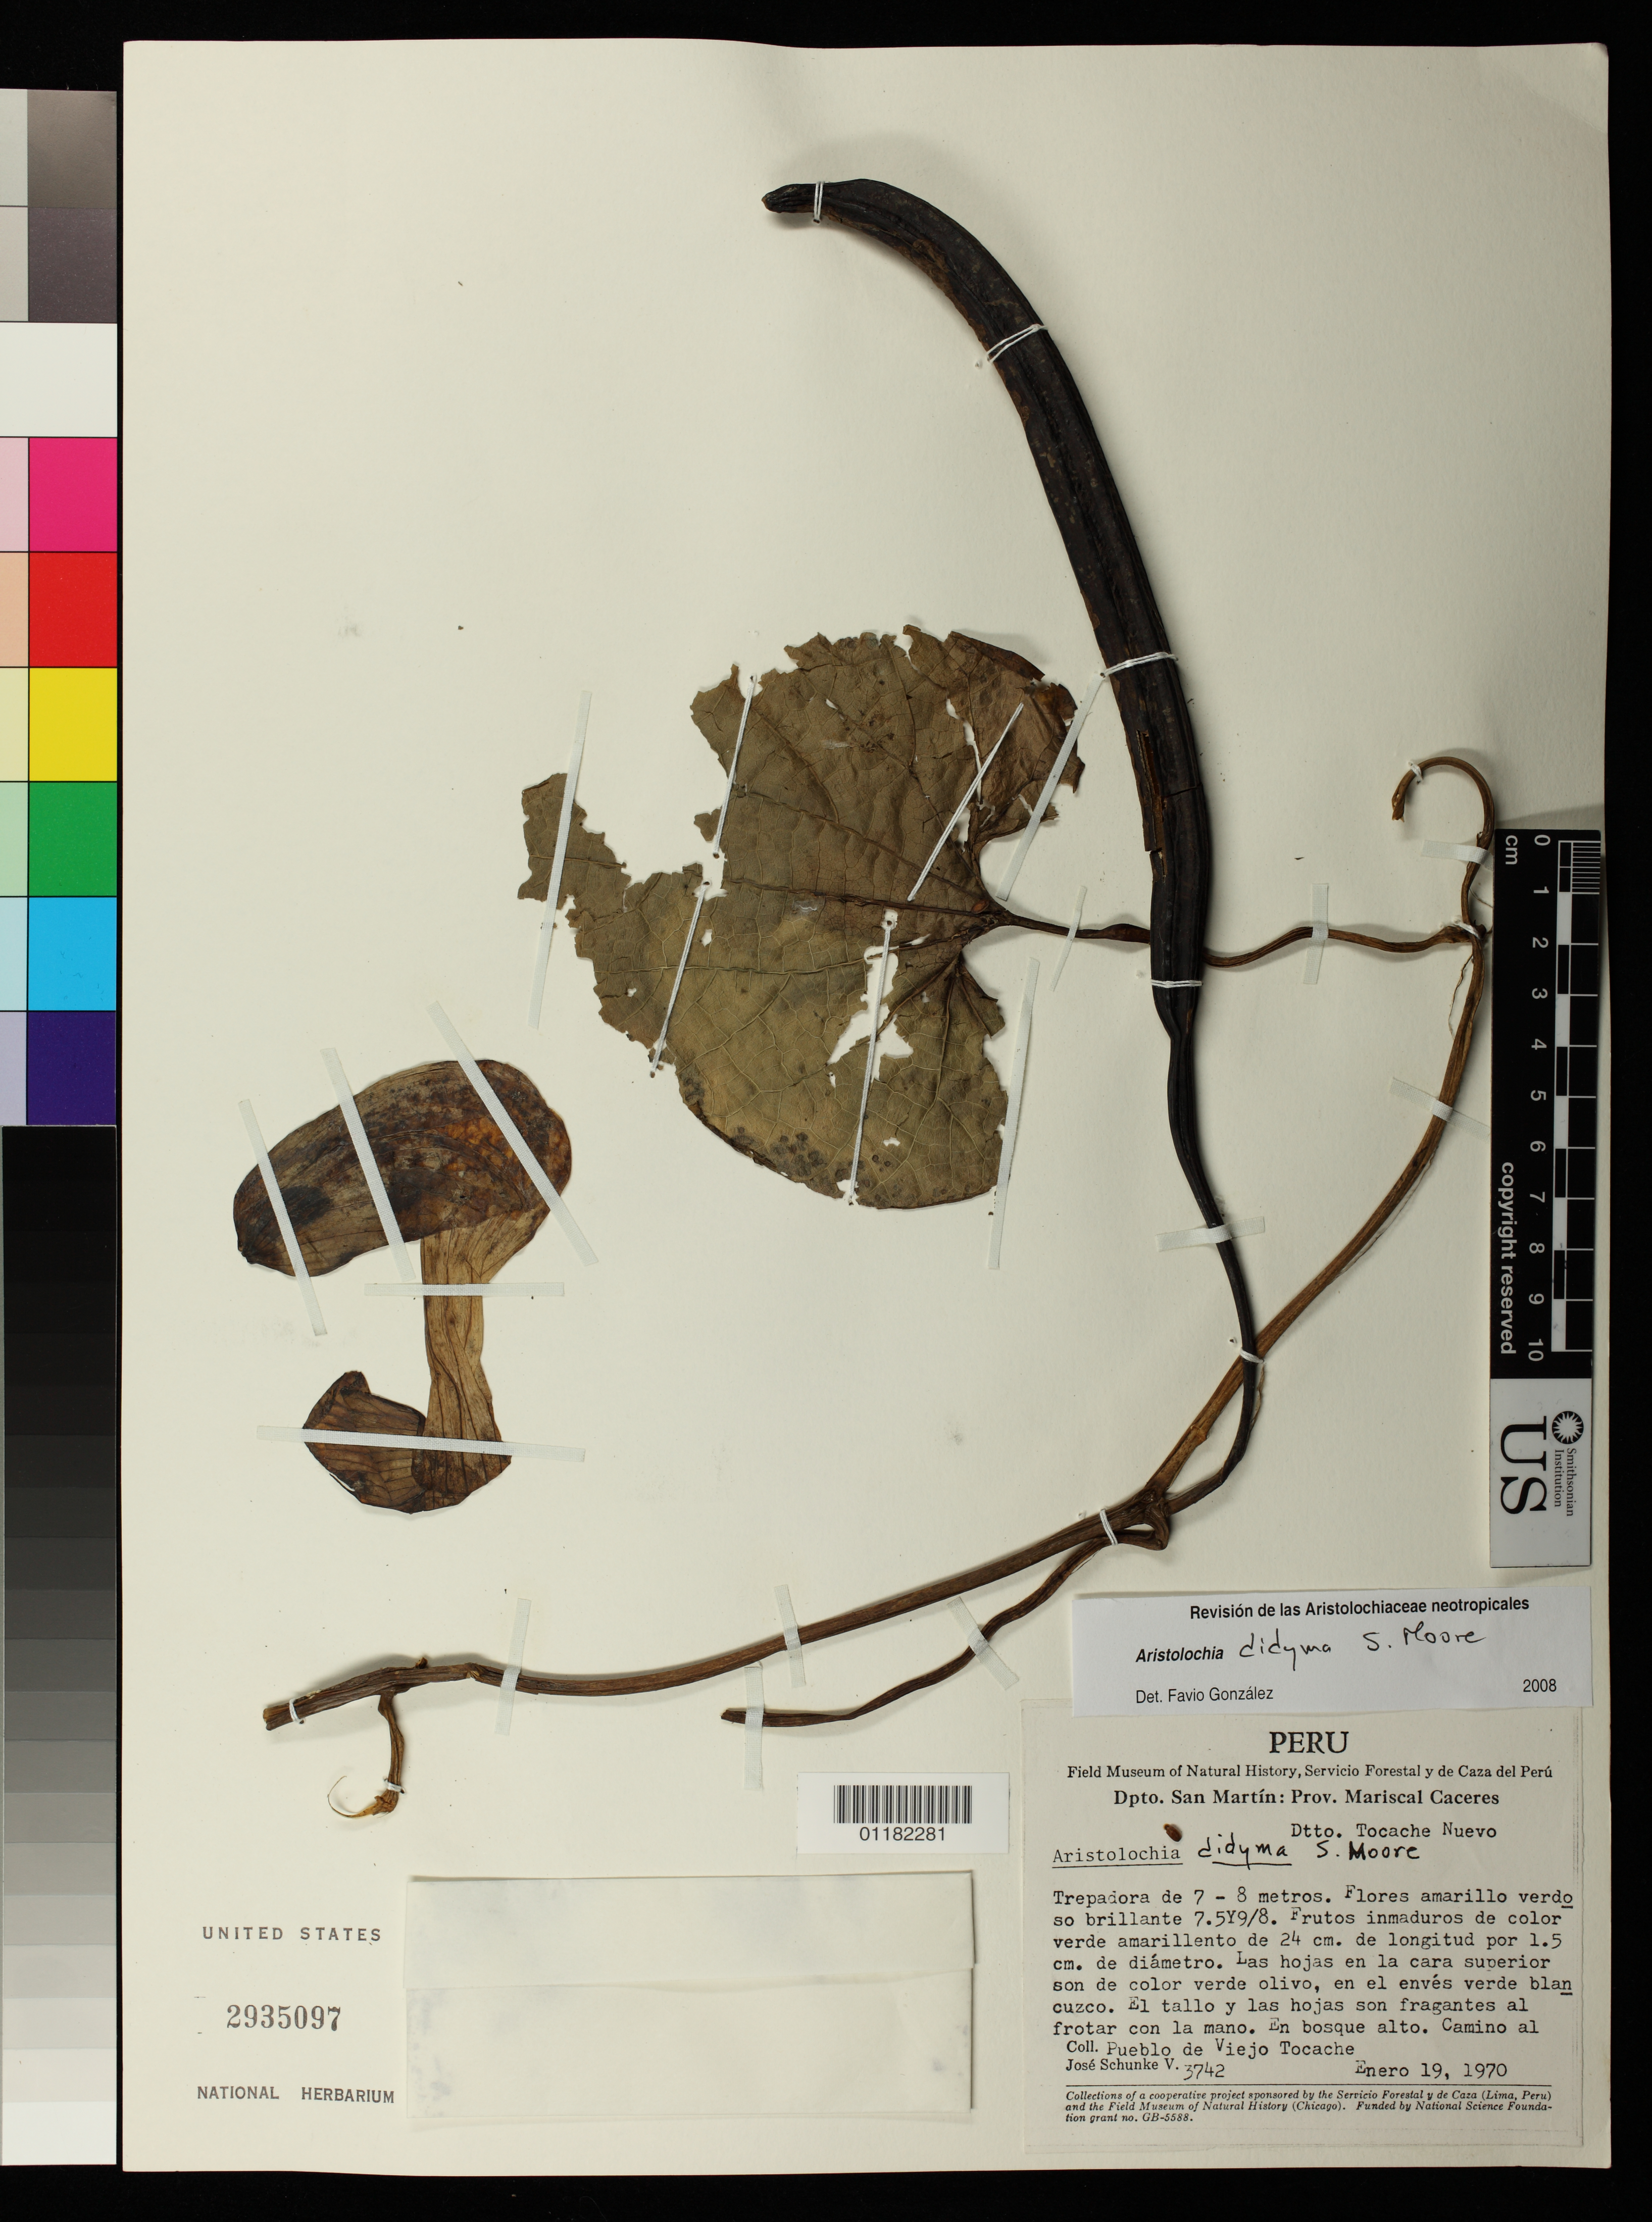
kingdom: Plantae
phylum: Tracheophyta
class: Magnoliopsida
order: Piperales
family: Aristolochiaceae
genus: Aristolochia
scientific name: Aristolochia didyma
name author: S. Moore in Moss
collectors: J. Schunke Vigo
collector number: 3742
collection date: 1970-01-19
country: Peru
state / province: San Martín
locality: Prov. Mariscal Caceres Dtto. Tocache Nuevo Camino al Pueblo de Viejo Tochache.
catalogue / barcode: US 2935097